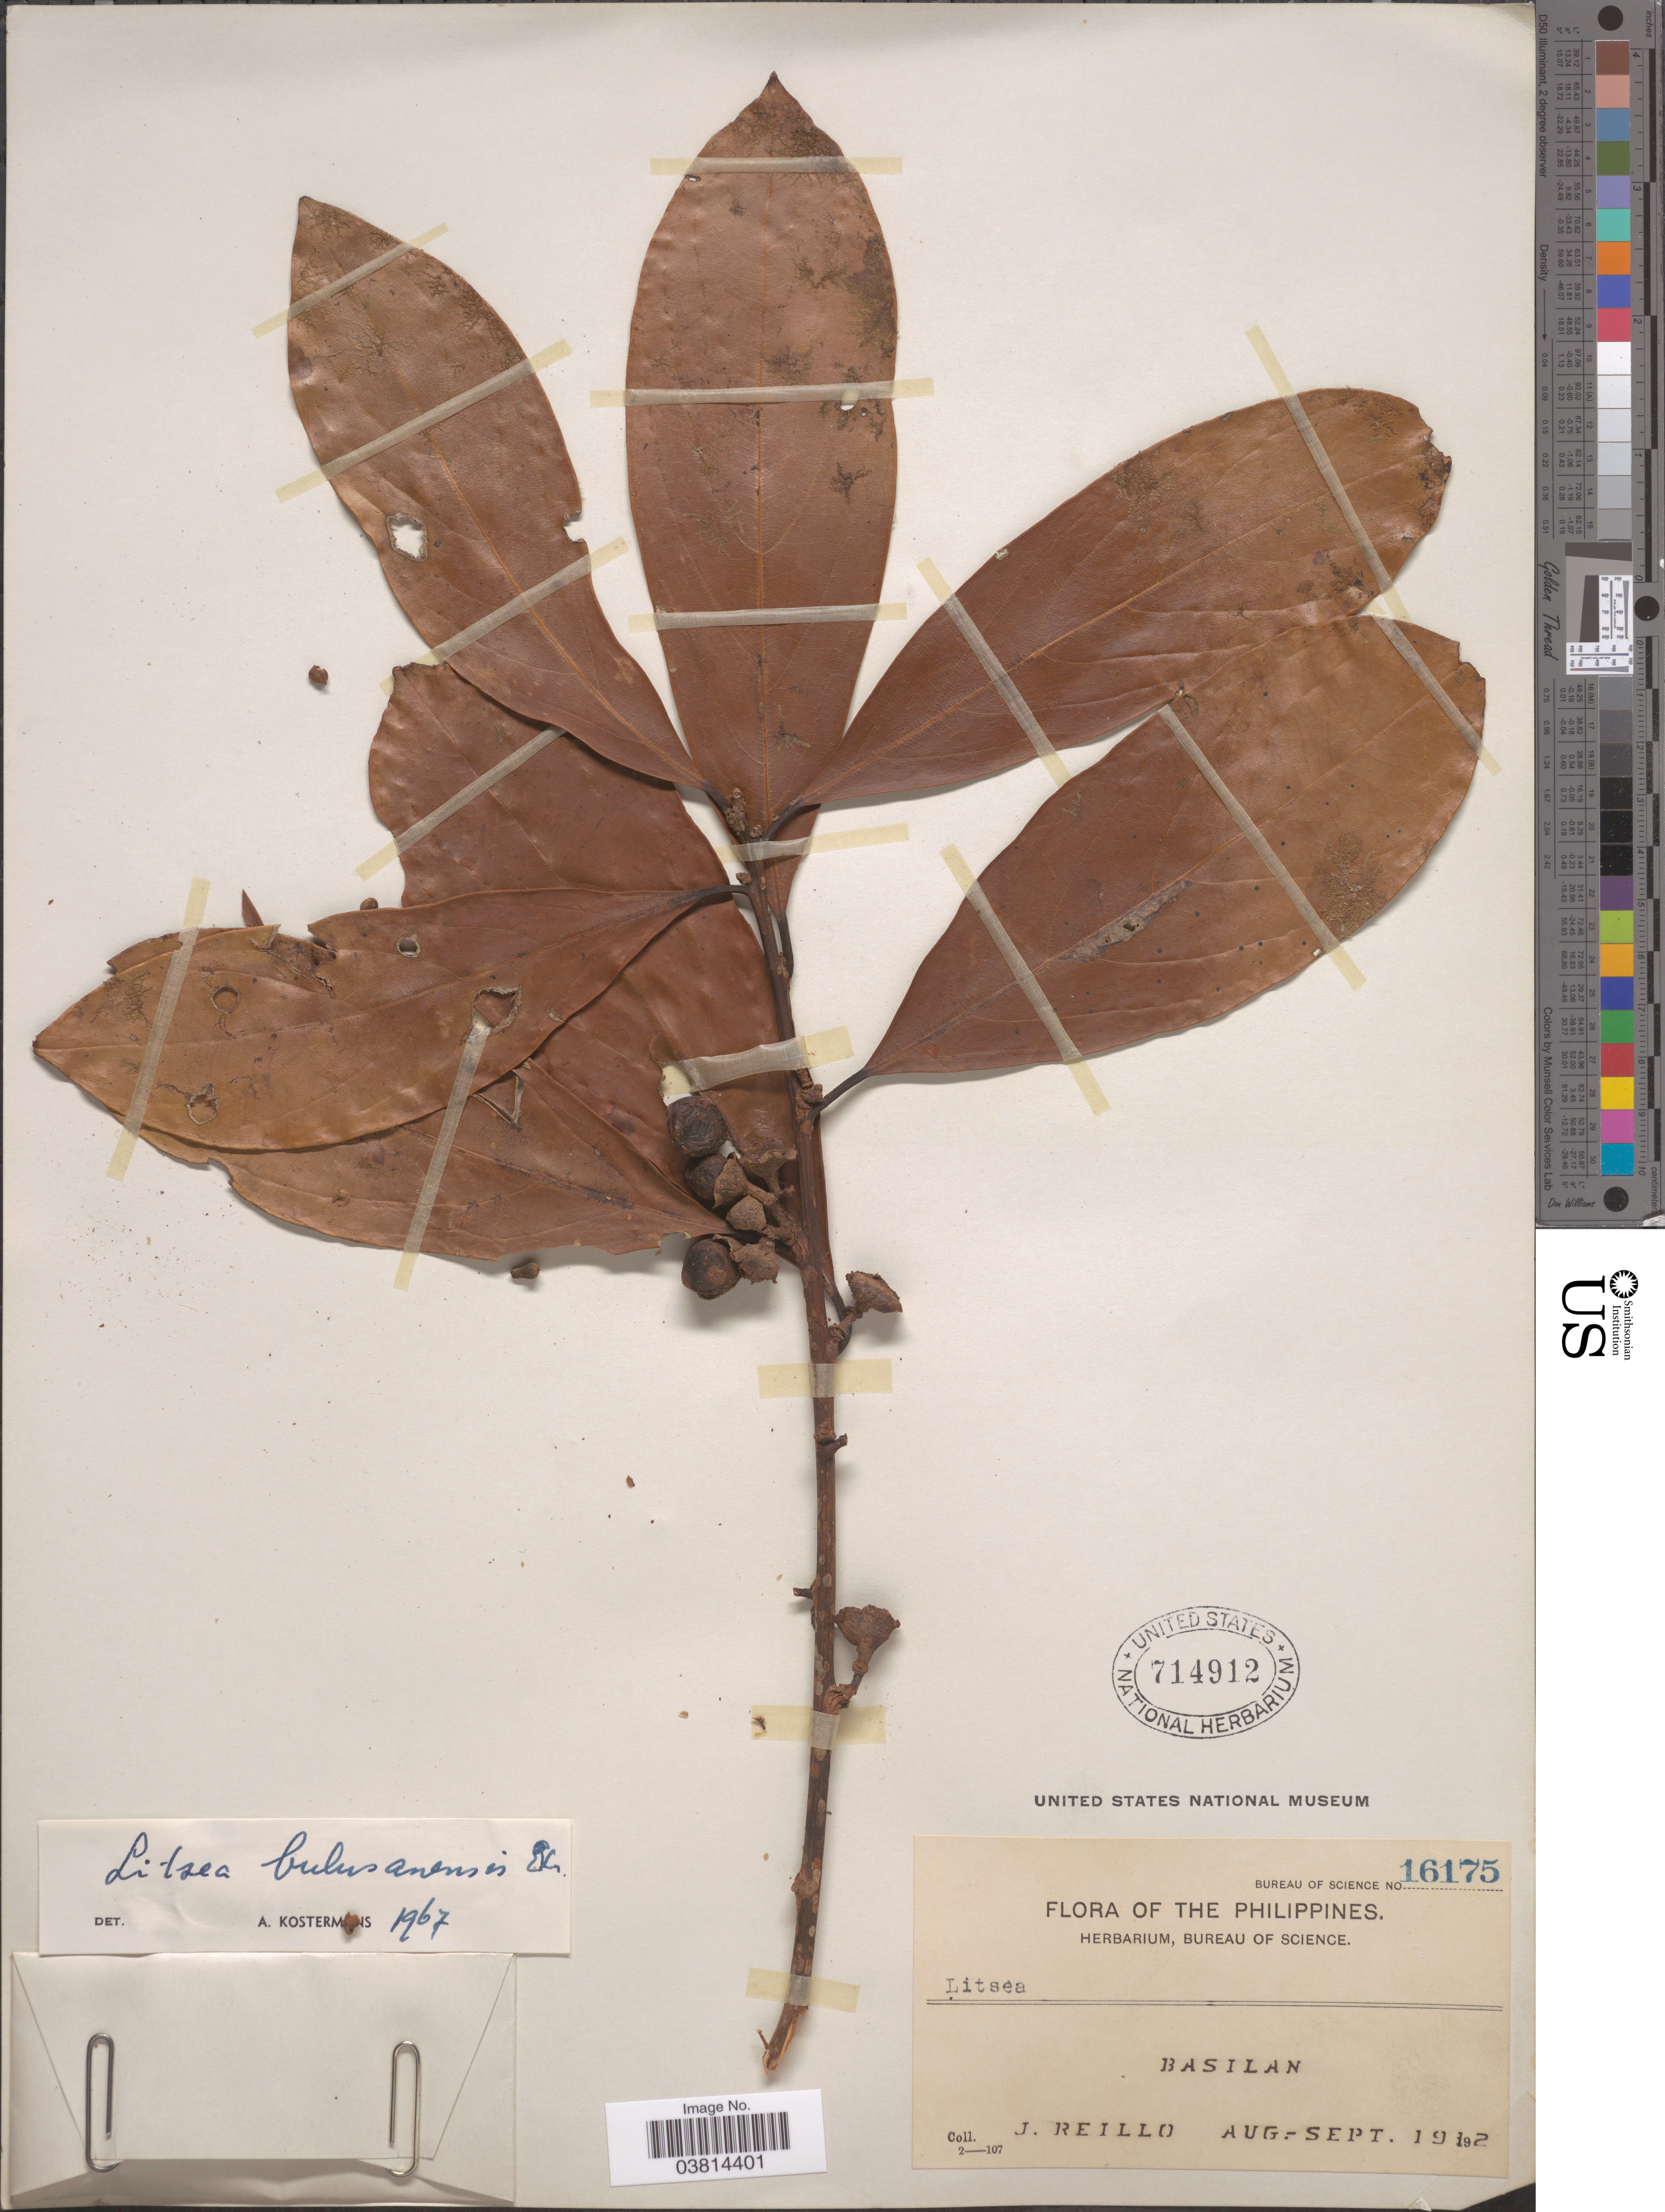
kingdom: Plantae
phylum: Tracheophyta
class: Magnoliopsida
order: Laurales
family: Lauraceae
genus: Litsea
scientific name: Litsea bulusanensis Elmer, nom. inval.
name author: Elmer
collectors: J. Reillo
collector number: Bureau of Science 16175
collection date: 1912-08/1912-09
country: Philippines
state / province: Muslim Mindanao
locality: Basilan.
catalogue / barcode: US 714912